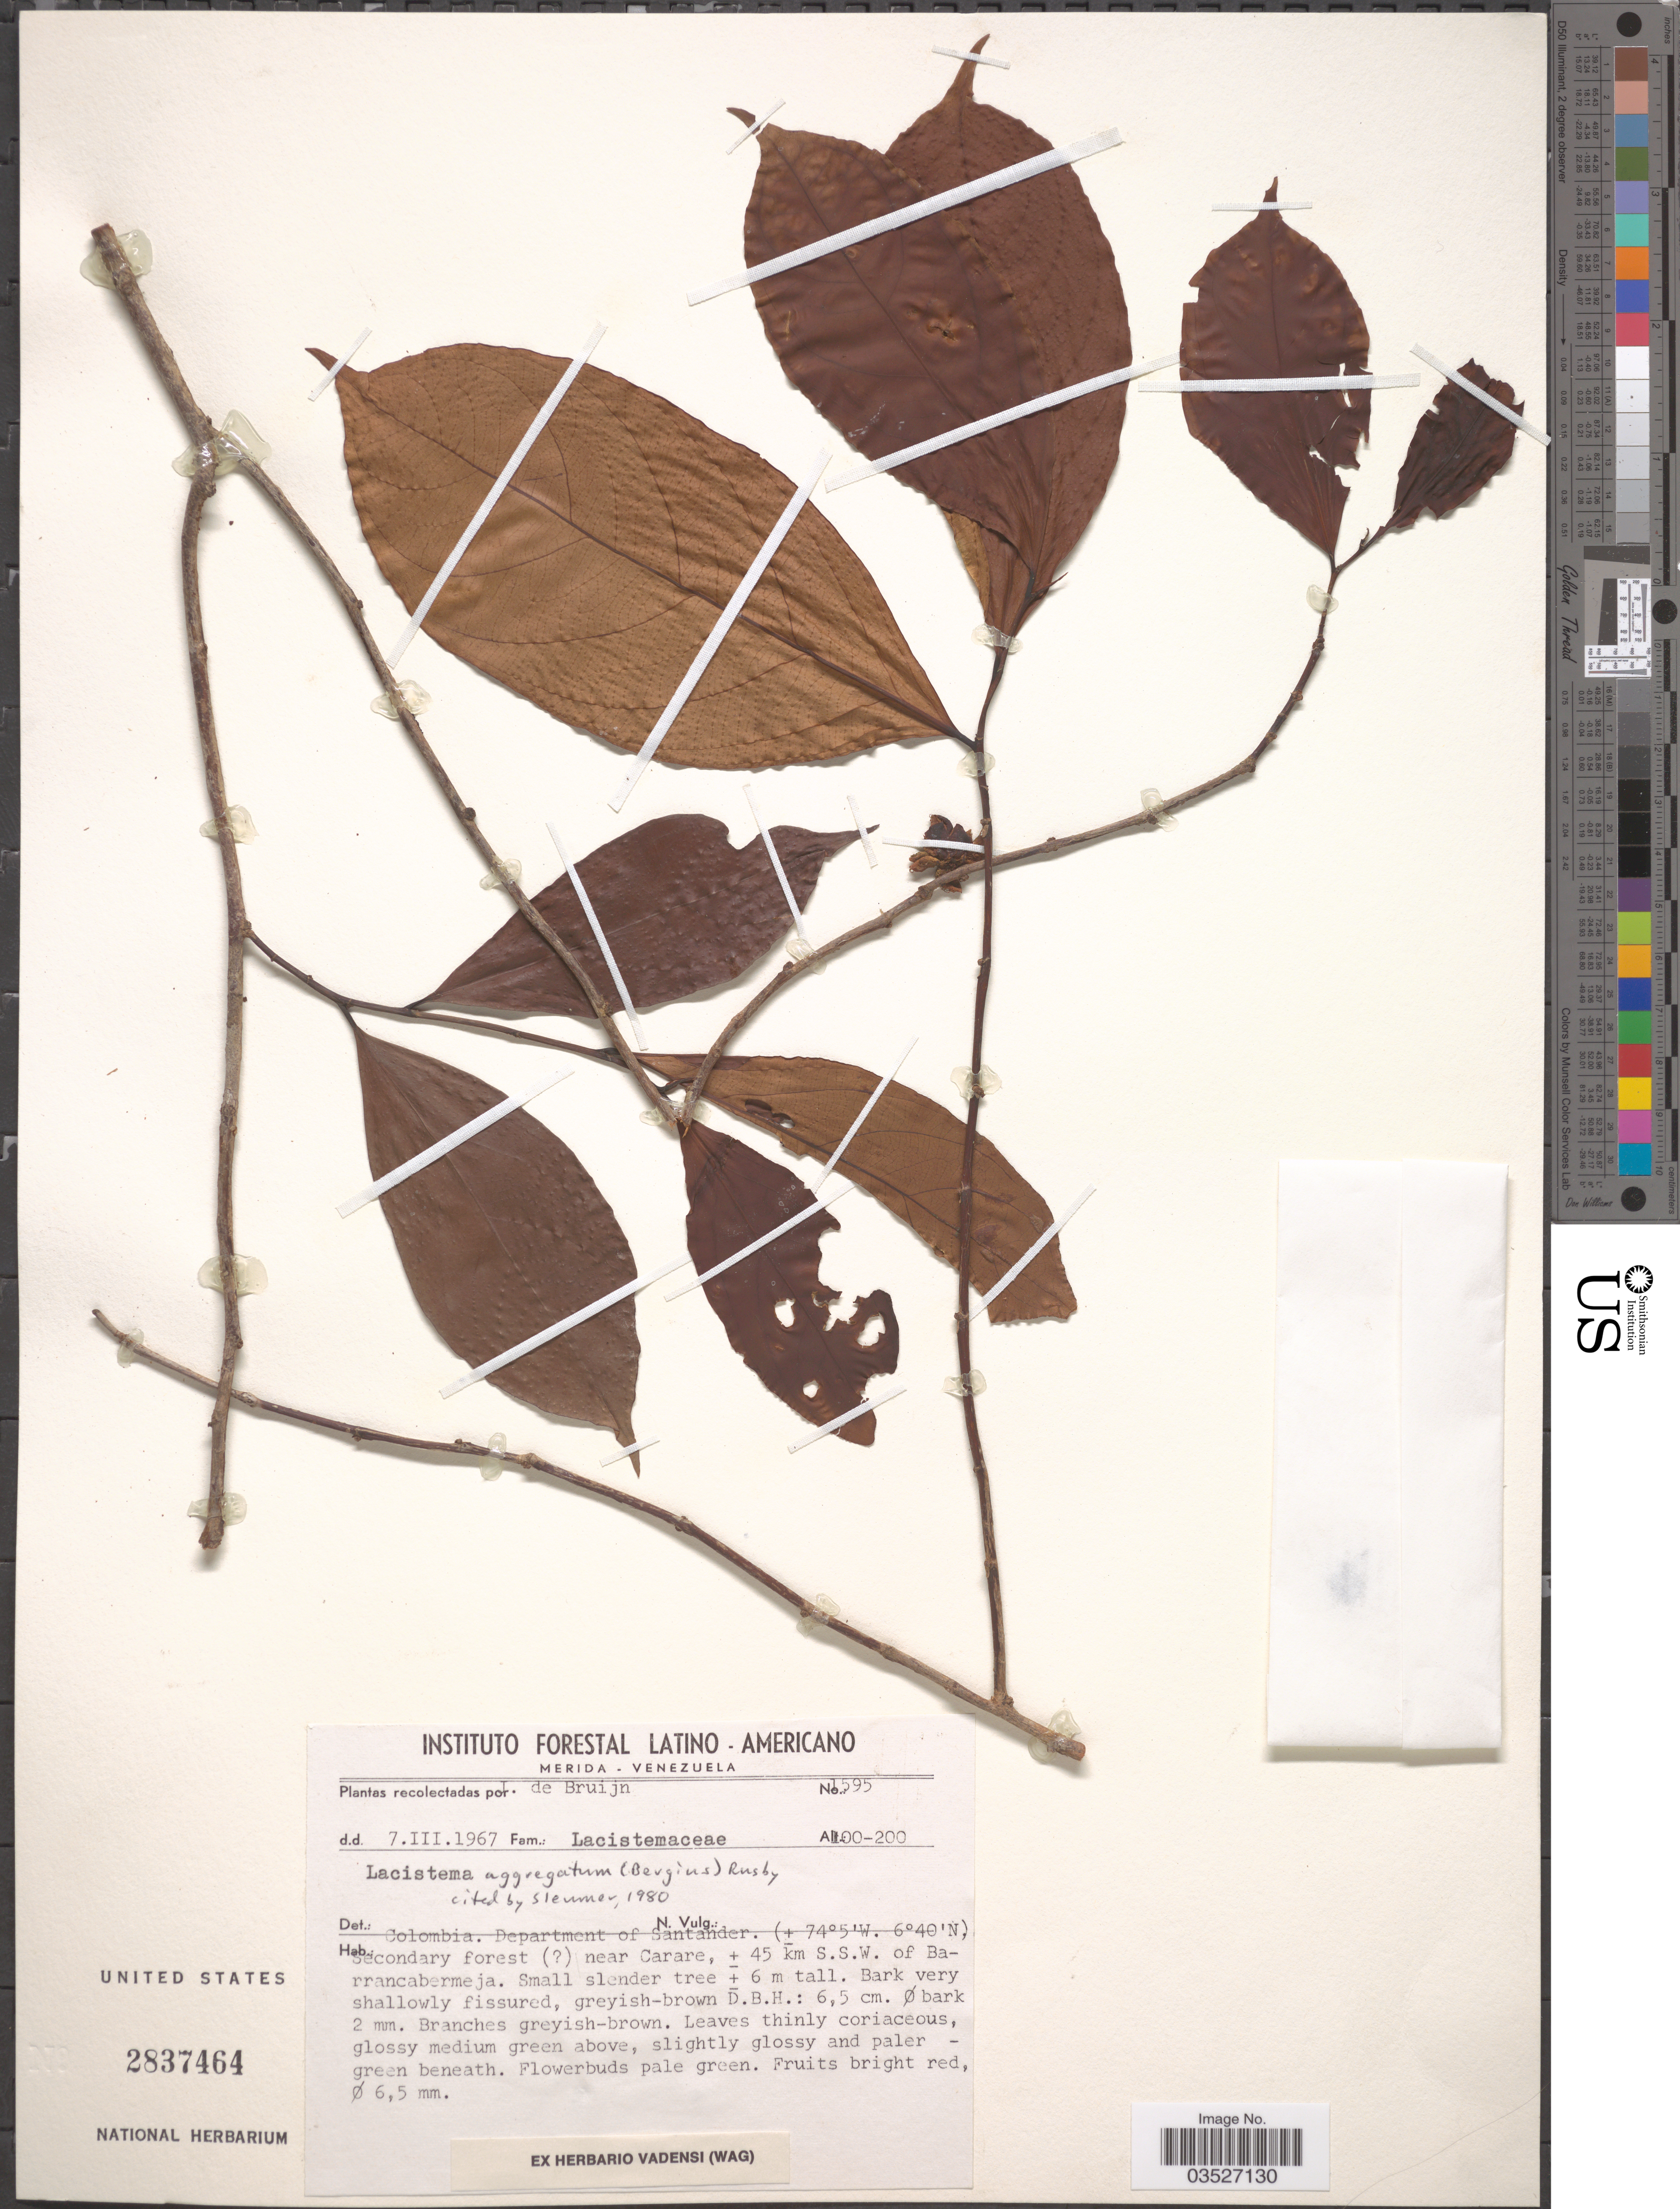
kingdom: Plantae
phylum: Tracheophyta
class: Magnoliopsida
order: Malpighiales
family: Lacistemataceae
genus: Lacistema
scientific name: Lacistema aggregatum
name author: (P.J. Bergius) Rusby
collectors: J. Bruijn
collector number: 1595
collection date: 1967-03-07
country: Colombia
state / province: Santander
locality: Department of Santander. Near Carare, ± 45 km S. S. W. of Barrancabermeja.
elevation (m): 100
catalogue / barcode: US 2837464